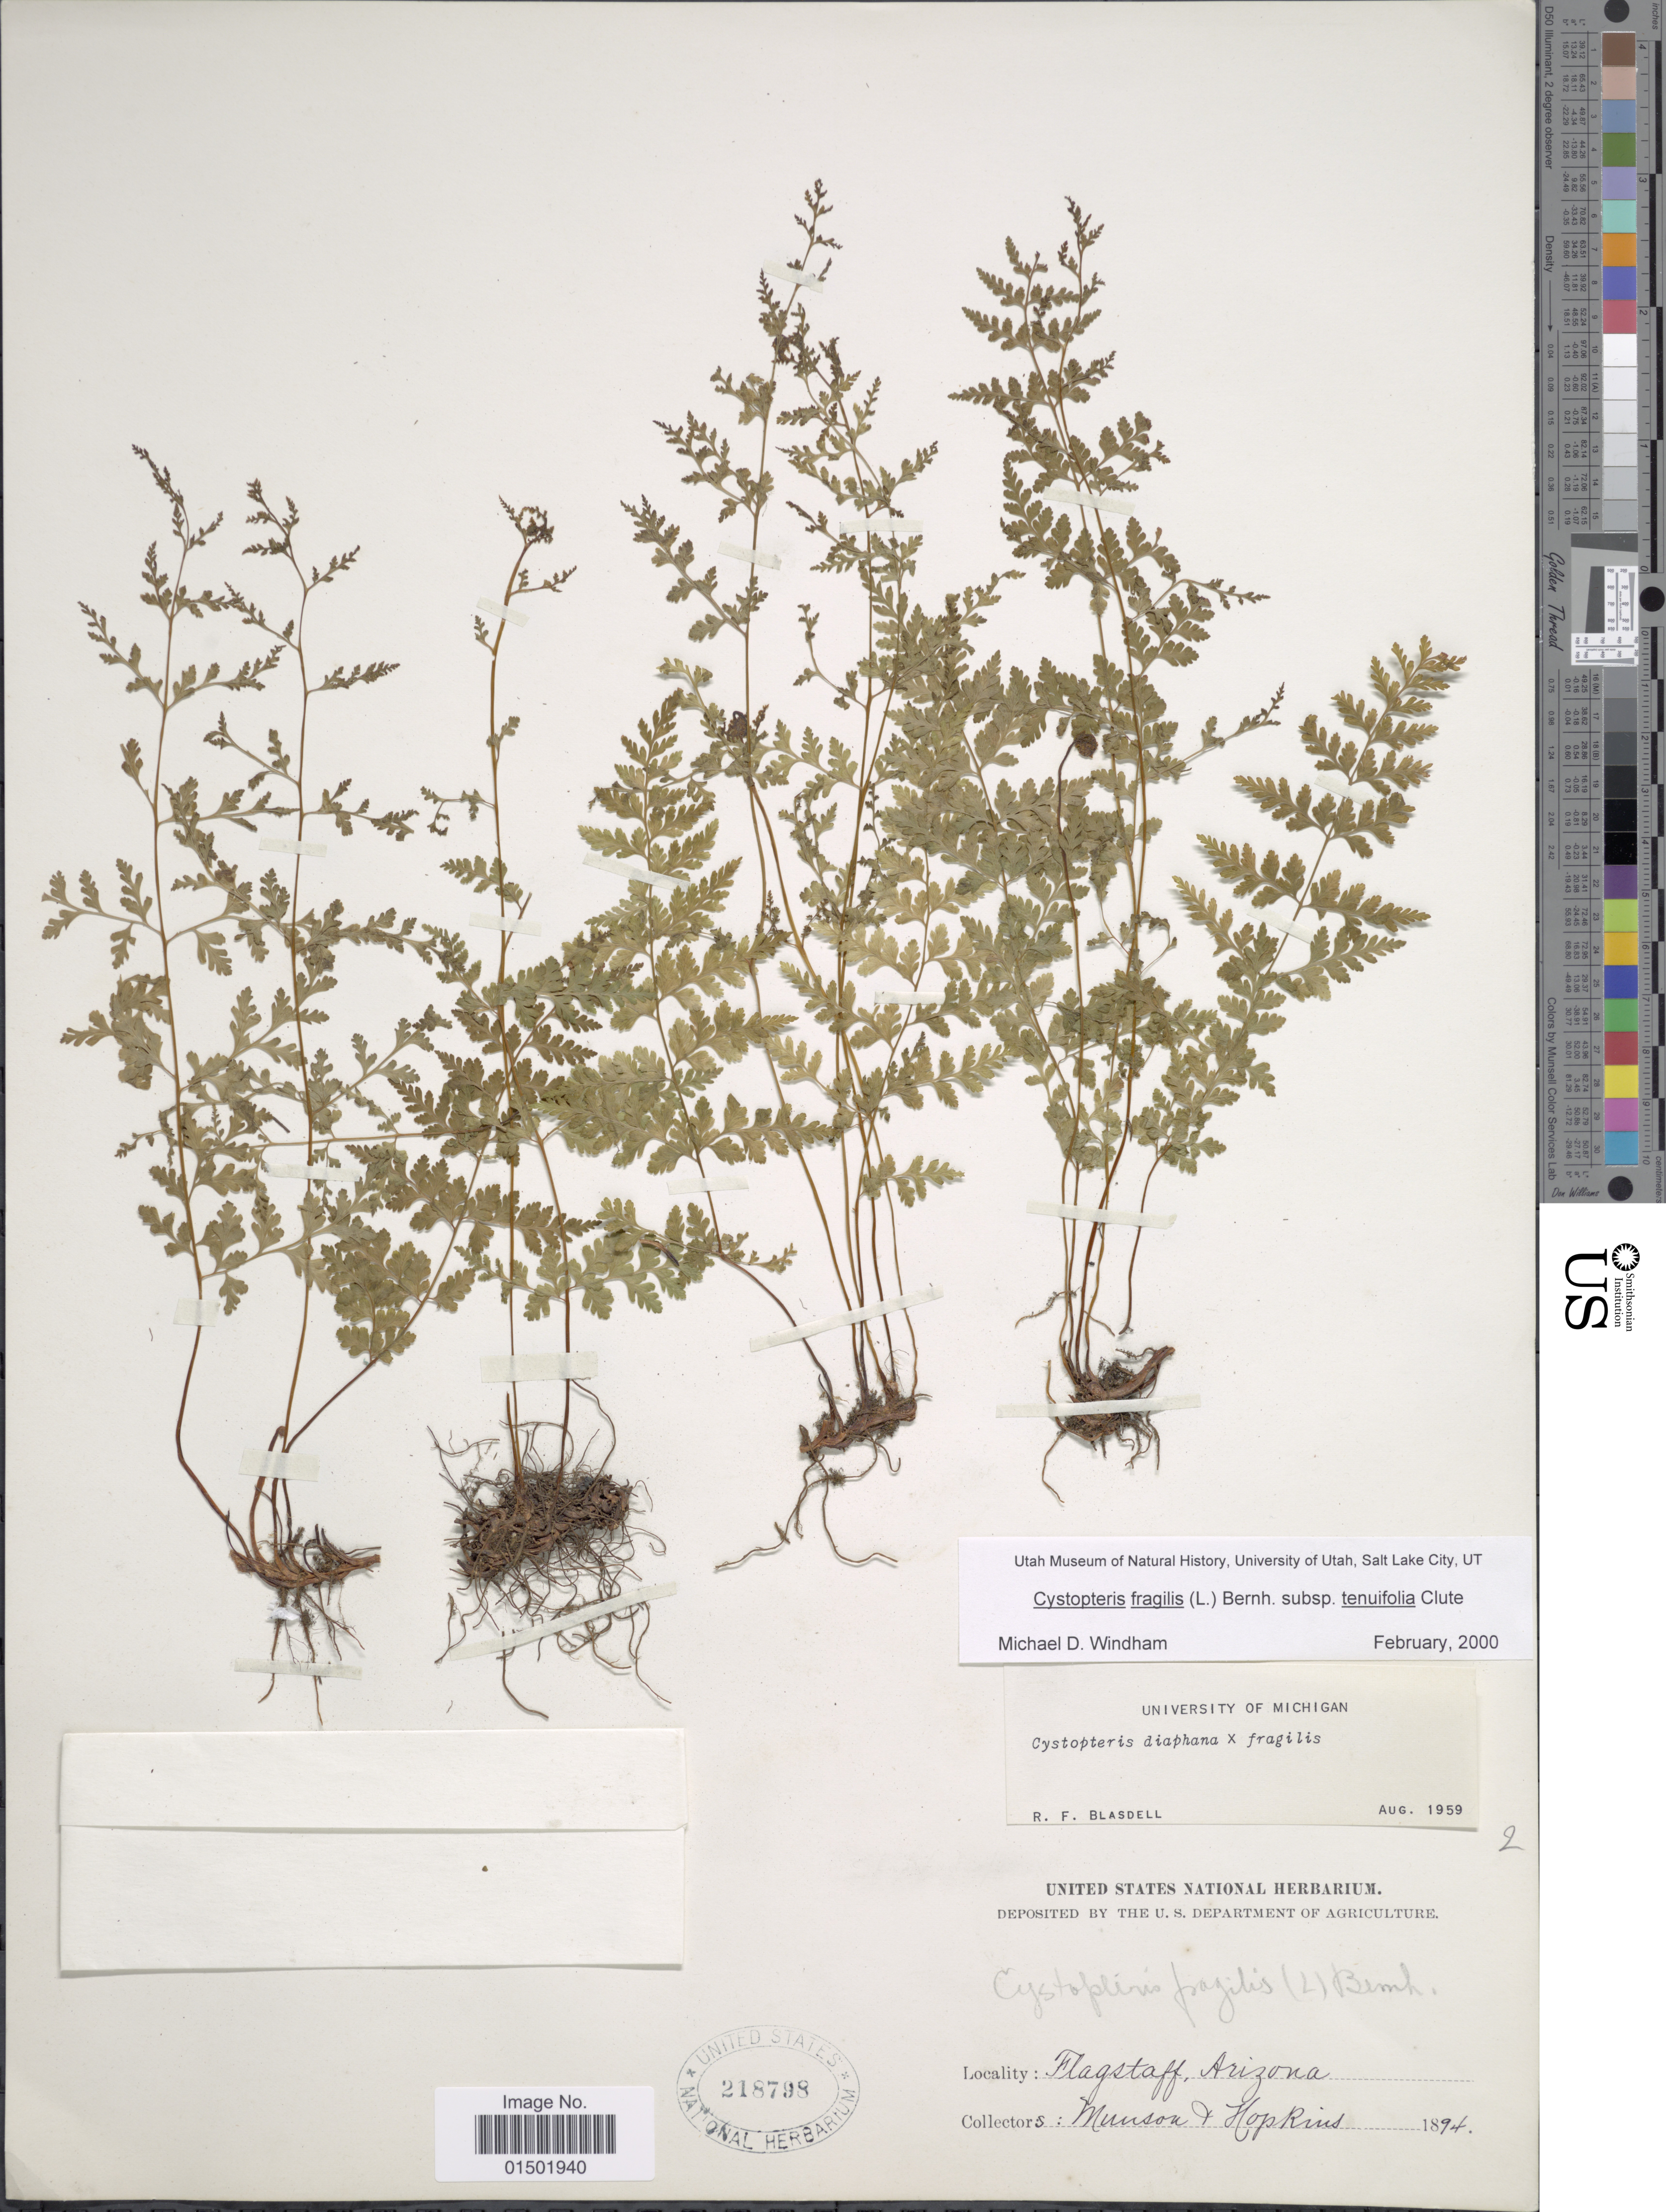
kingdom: Plantae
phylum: Tracheophyta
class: Polypodiopsida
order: Polypodiales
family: Cystopteridaceae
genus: Cystopteris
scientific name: Cystopteris fragilis var. tenuifolia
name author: (Clute) M. Broun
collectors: -. Munson & -- Hopkins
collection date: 1894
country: United States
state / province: Arizona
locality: Flagstaff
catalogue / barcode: US 218798